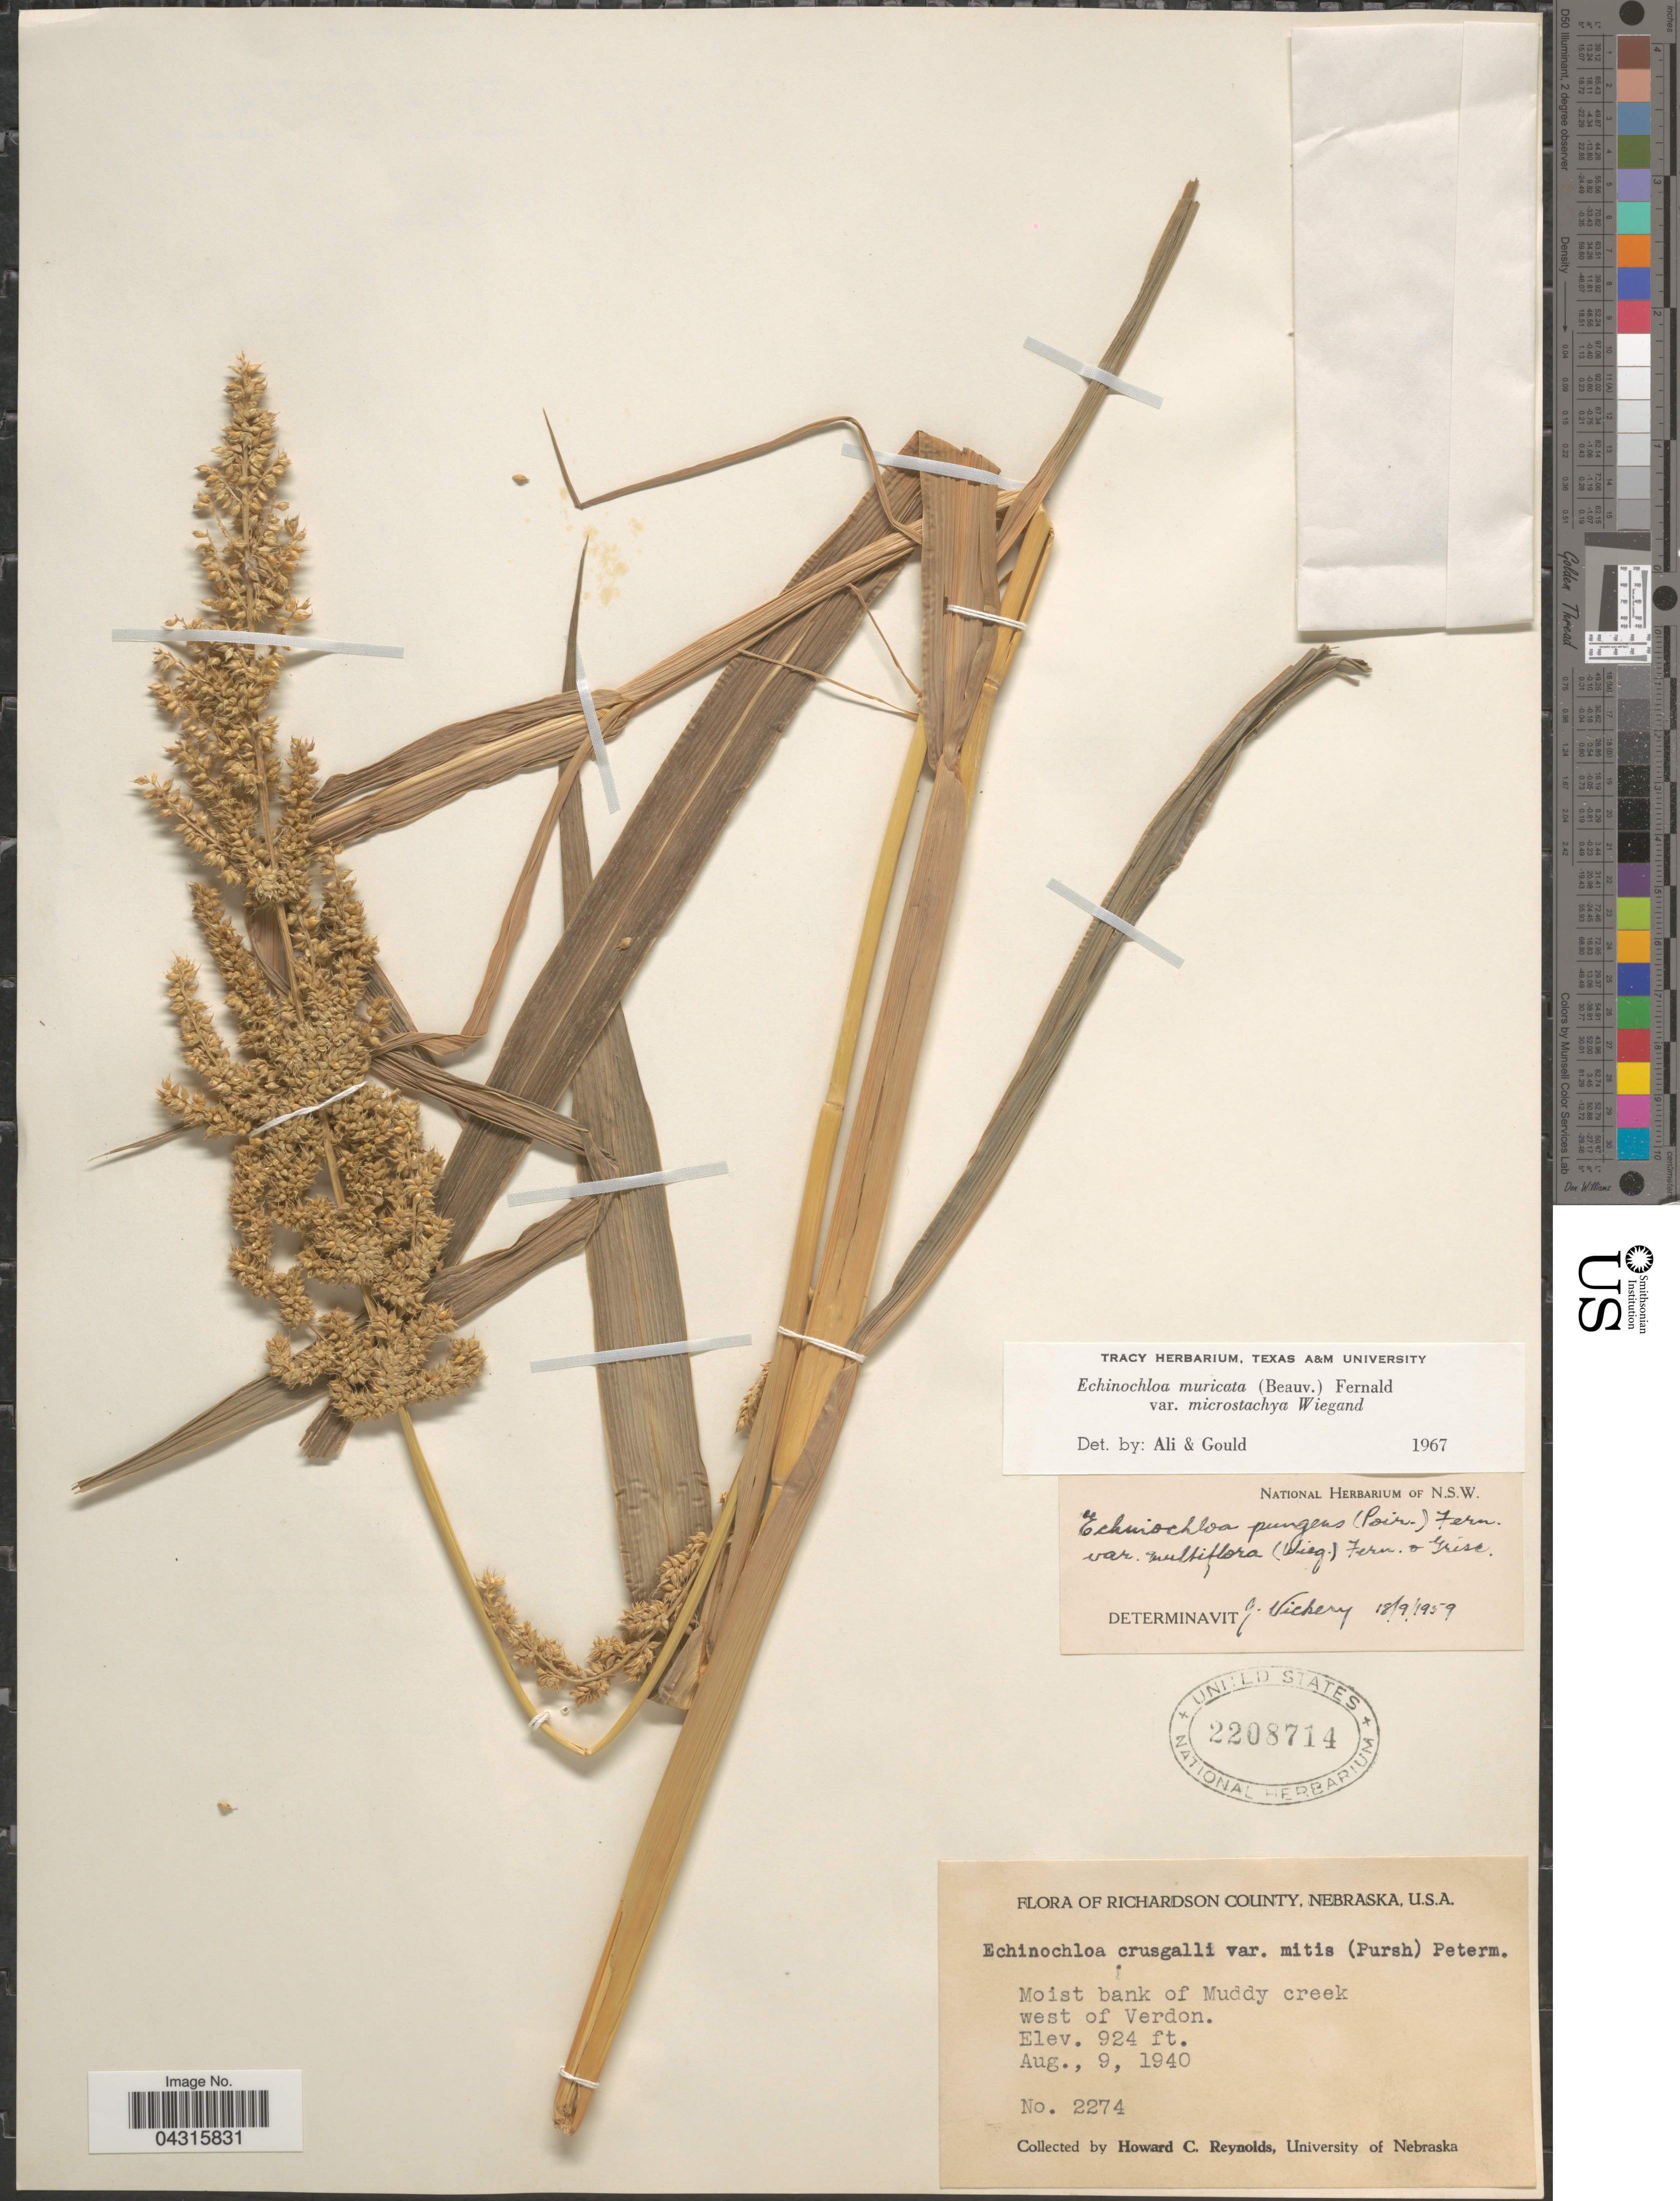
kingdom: Plantae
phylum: Tracheophyta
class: Liliopsida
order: Poales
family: Poaceae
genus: Echinochloa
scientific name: Echinochloa muricata var. microstachya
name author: Wiegand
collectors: H. Reynolds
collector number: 2274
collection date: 1940-08-09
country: United States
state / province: Nebraska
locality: Richardson County. Moist bank of Muddy creek west of Verdon.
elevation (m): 282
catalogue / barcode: US 2208714